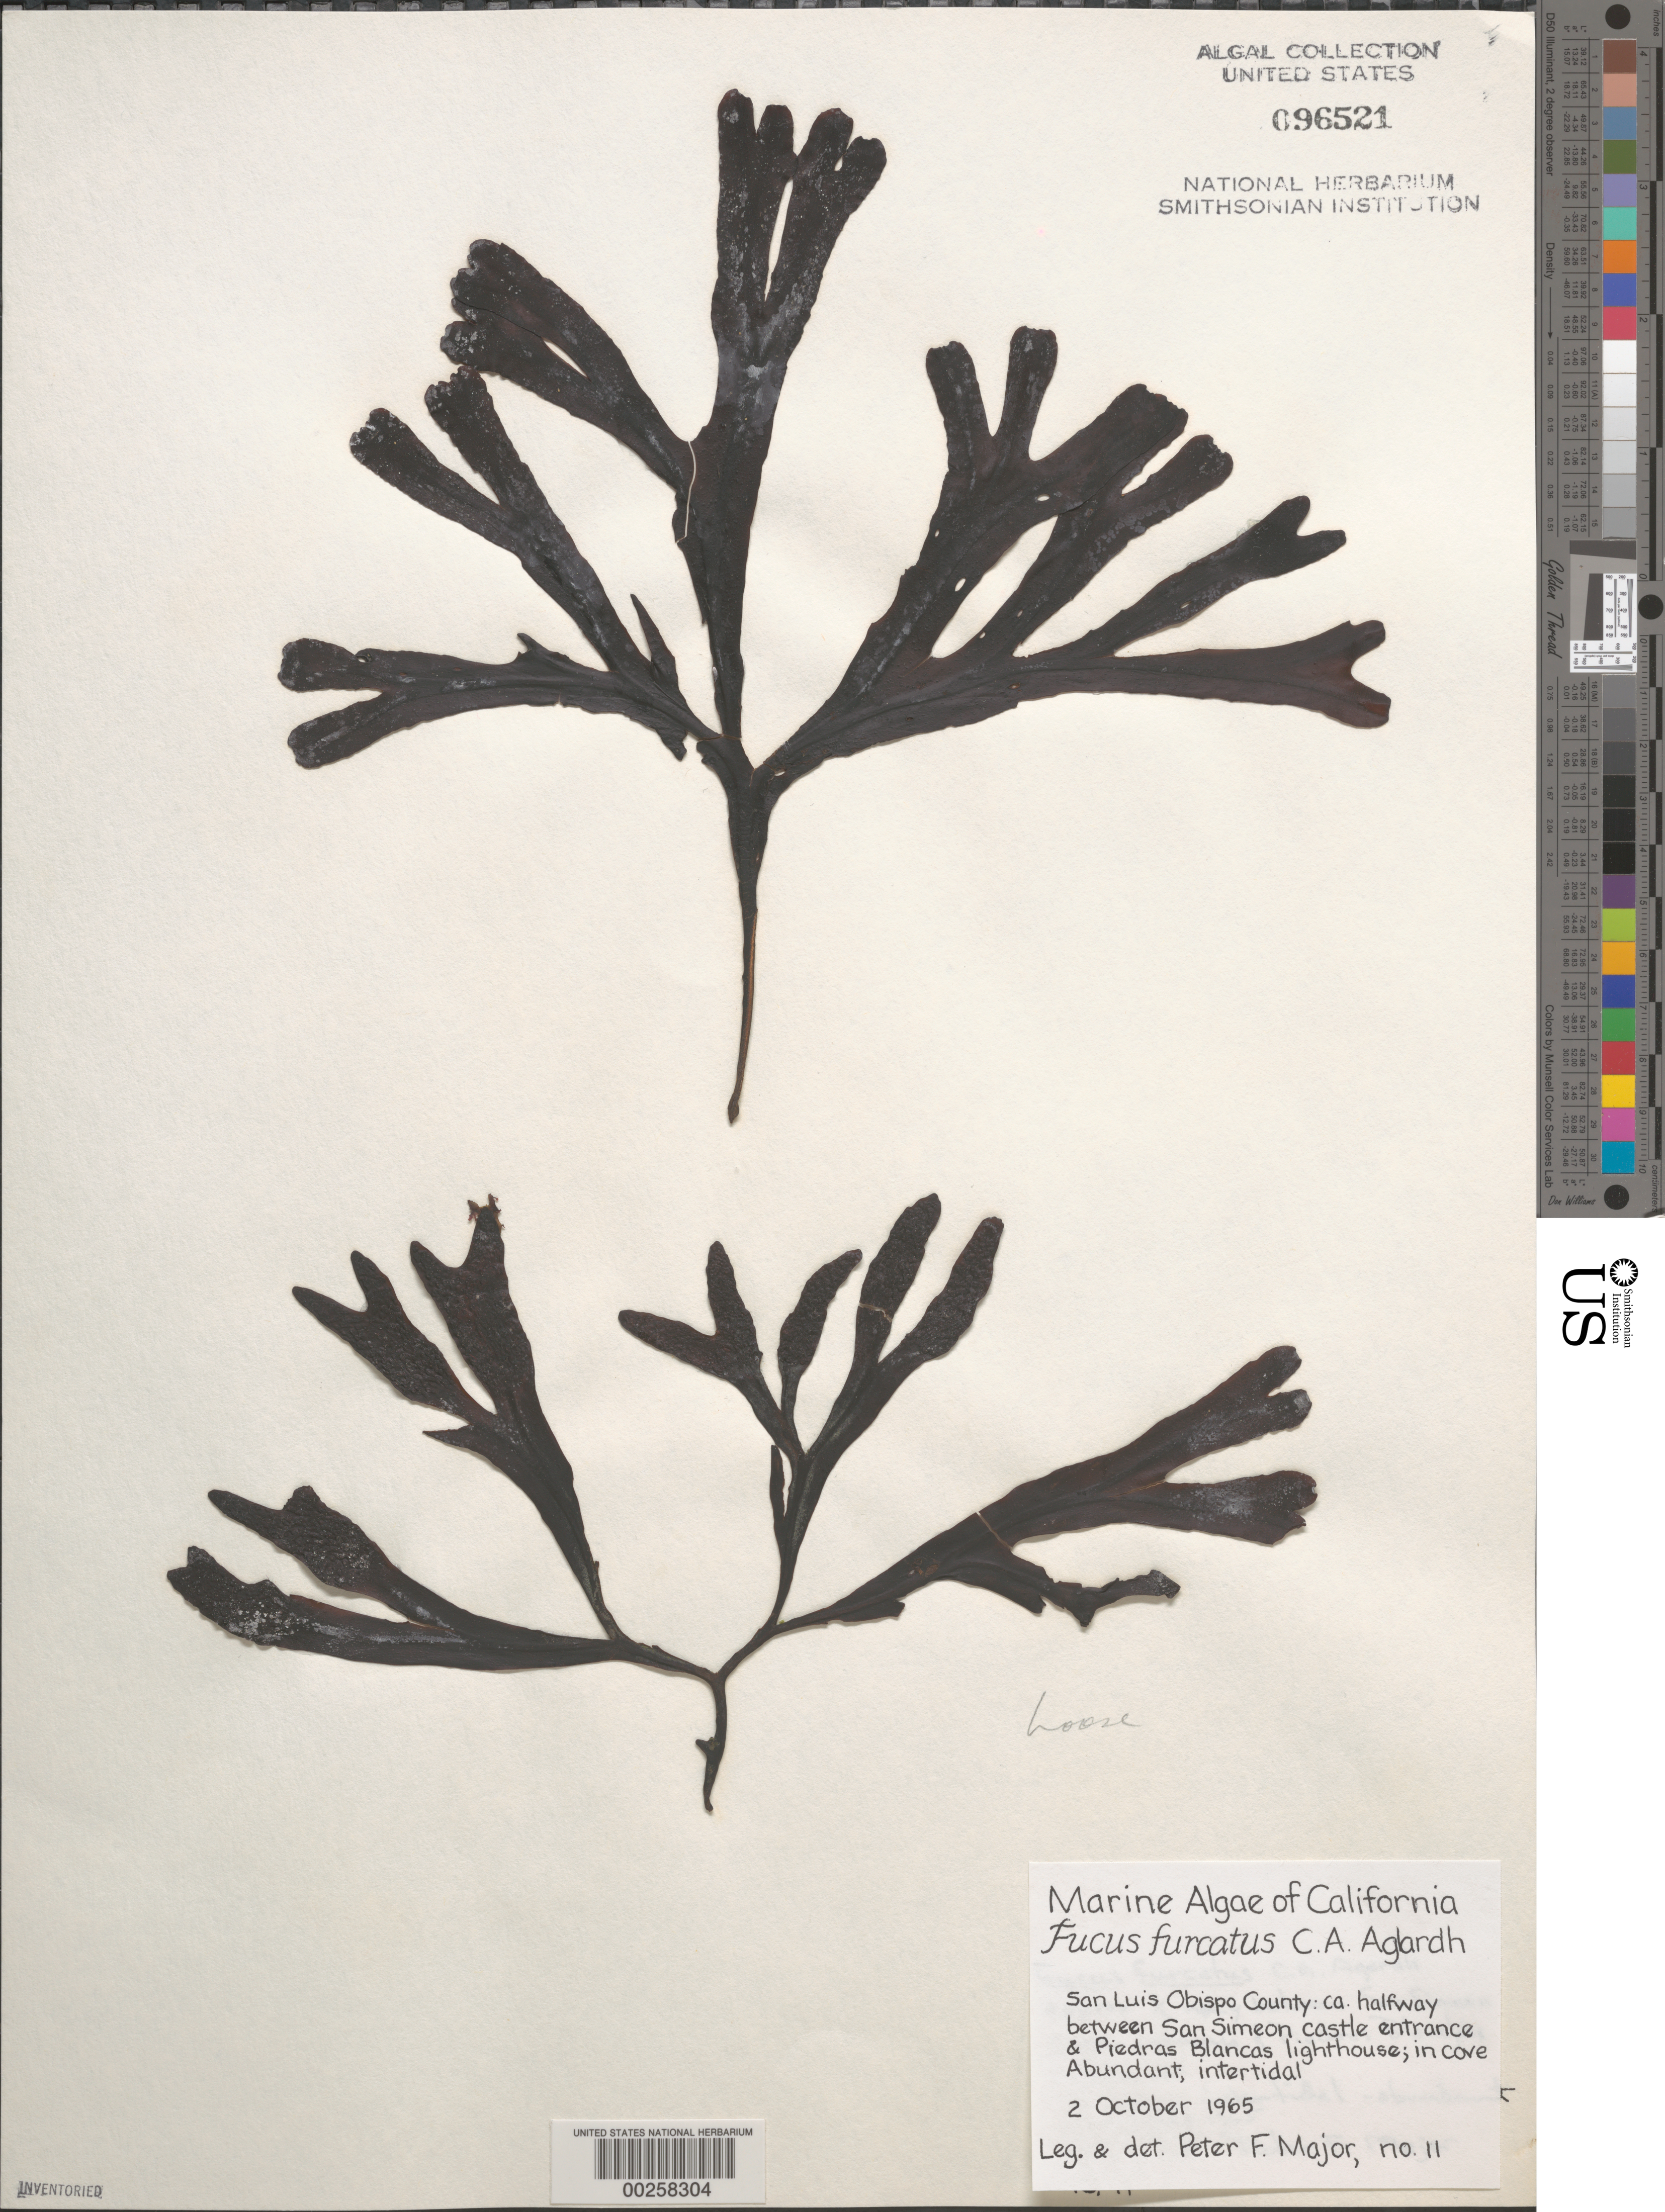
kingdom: Chromista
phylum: Ochrophyta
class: Phaeophyceae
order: Fucales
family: Fucaceae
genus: Fucus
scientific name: Fucus distichus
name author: L.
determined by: Algae name updating Project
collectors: P. Major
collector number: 11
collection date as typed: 02 Oct 1965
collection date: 1965-10-02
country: United States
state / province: California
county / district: San Luis Obispo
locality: Halfway between San Simeon Castle entrance and Piedras Blancas lighthouse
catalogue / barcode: US 96521